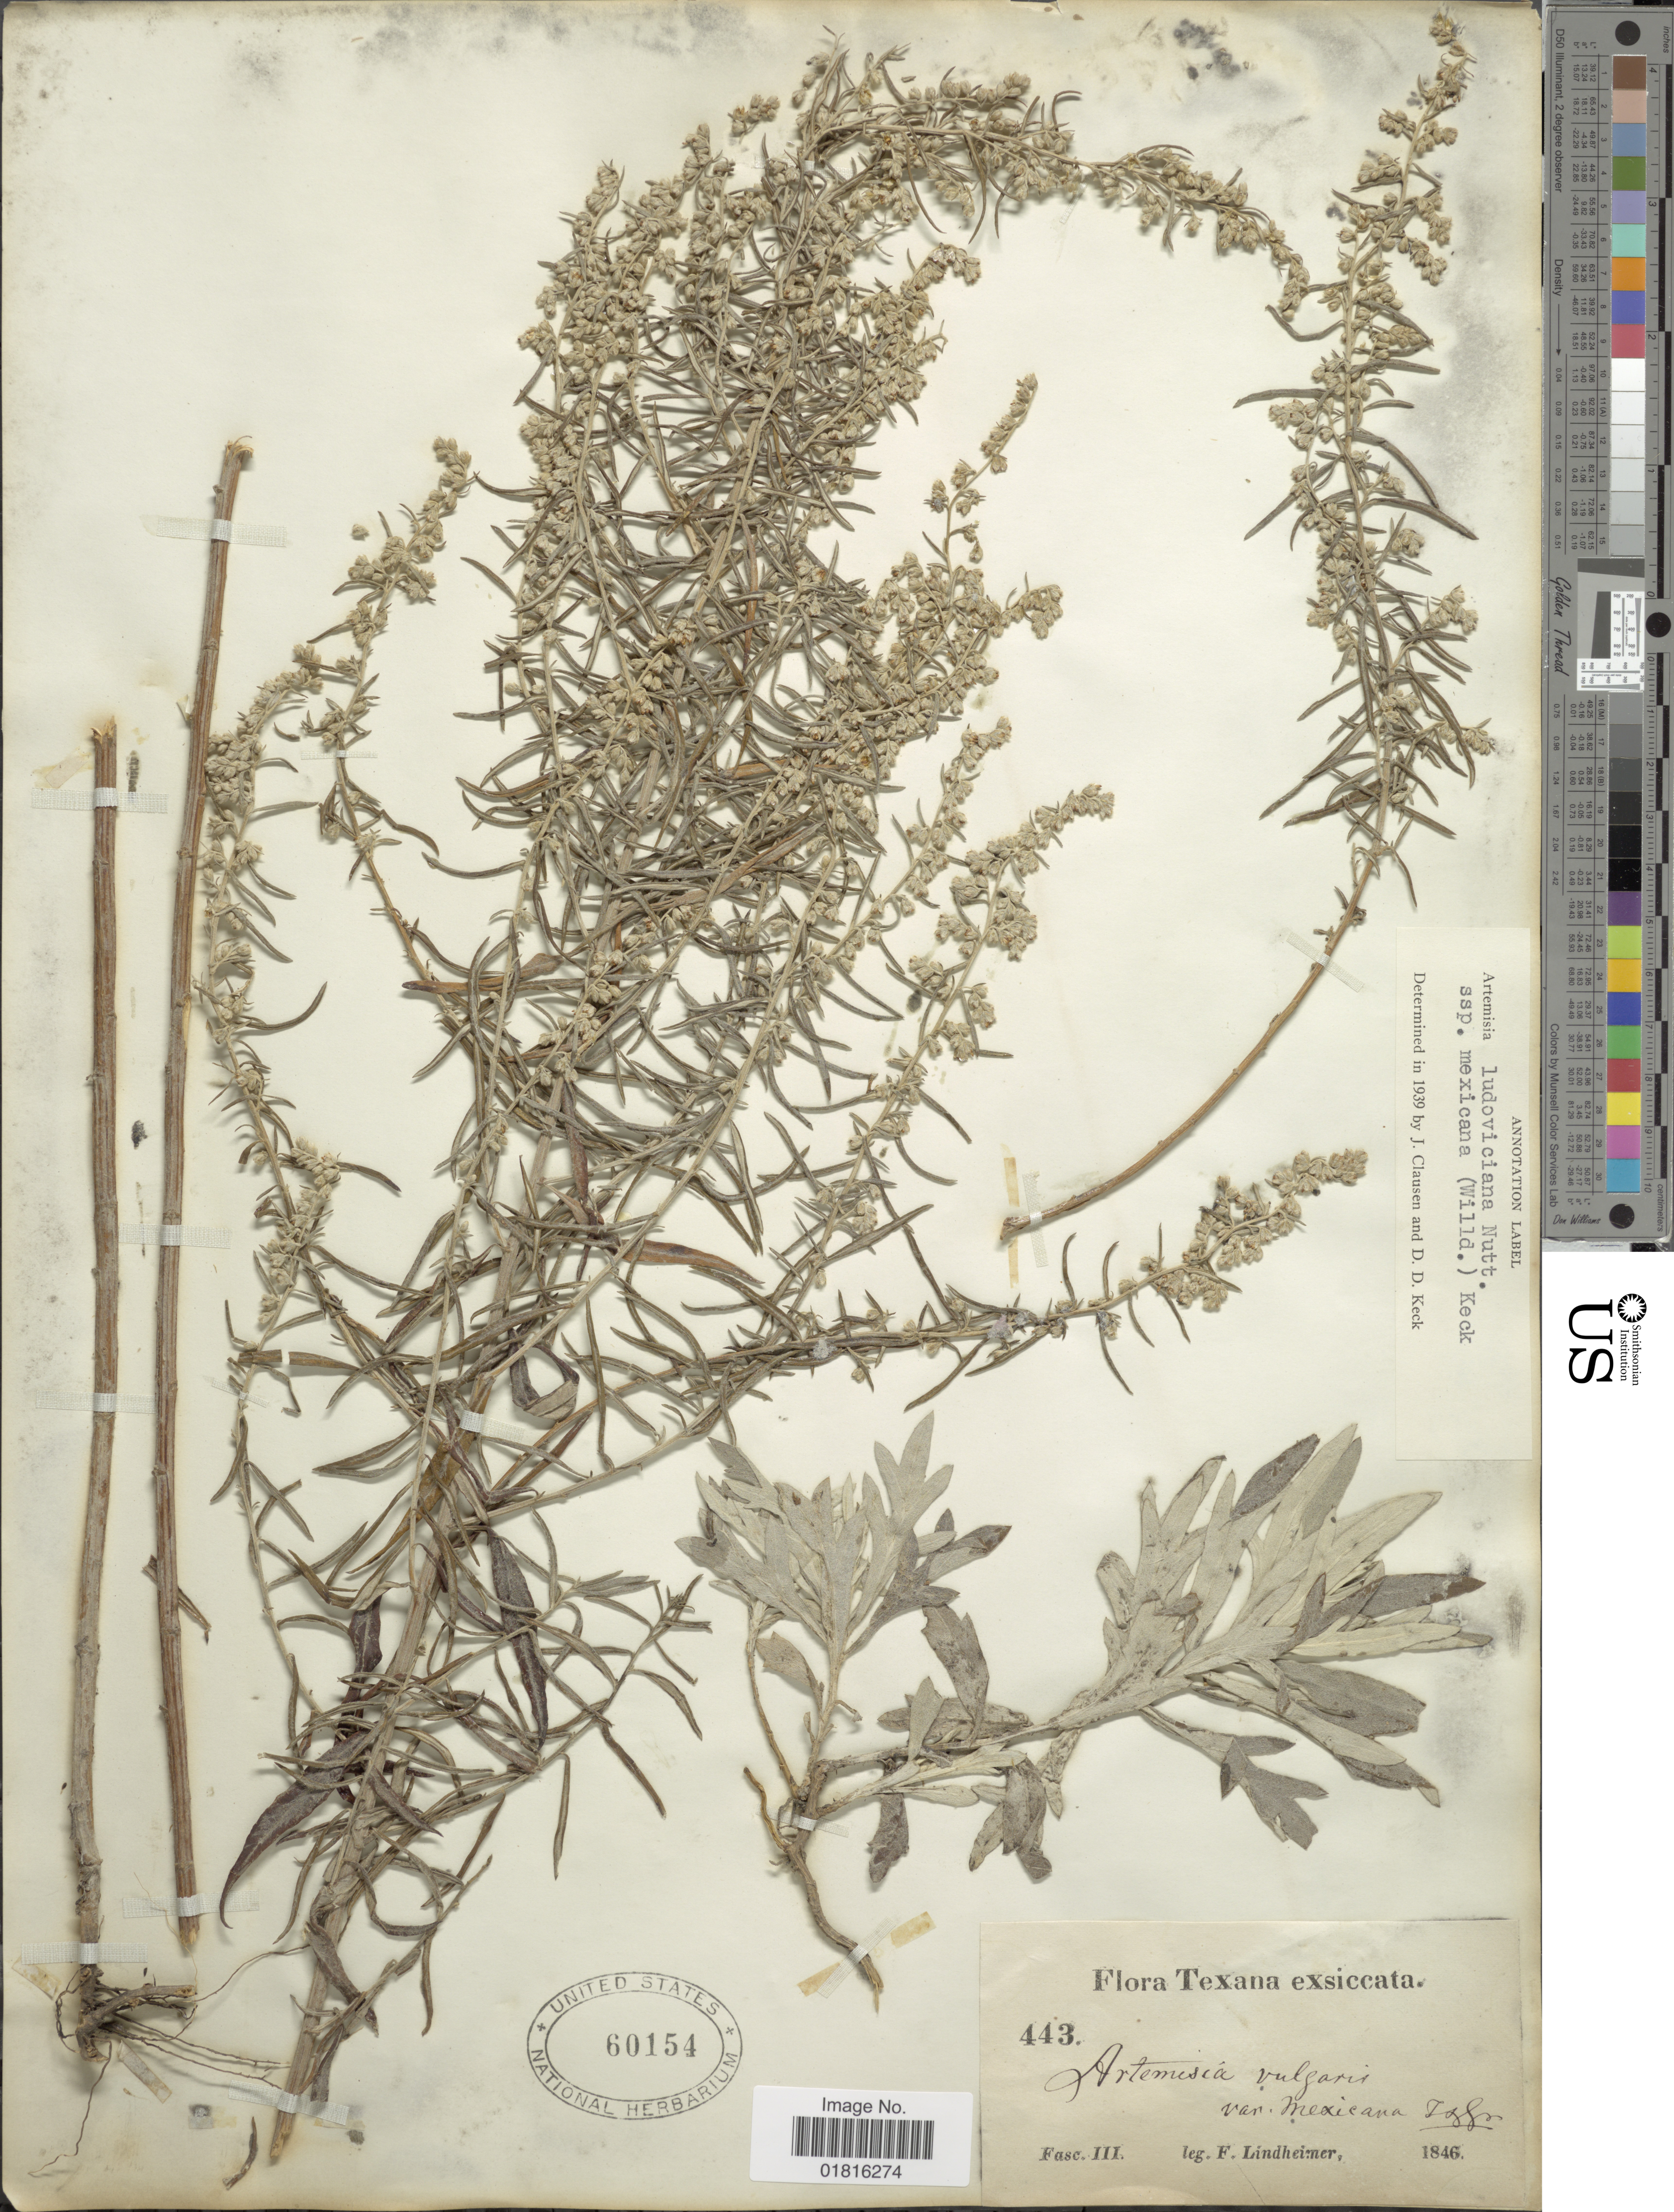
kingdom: Plantae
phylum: Tracheophyta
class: Magnoliopsida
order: Asterales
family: Asteraceae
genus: Artemisia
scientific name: Artemisia ludoviciana subsp. mexicana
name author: (Willd. ex Spreng.) D.D. Keck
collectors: F. Lindheimer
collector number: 443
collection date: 1846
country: United States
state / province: Texas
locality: Fasc III [unsure placement]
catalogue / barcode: US 60154